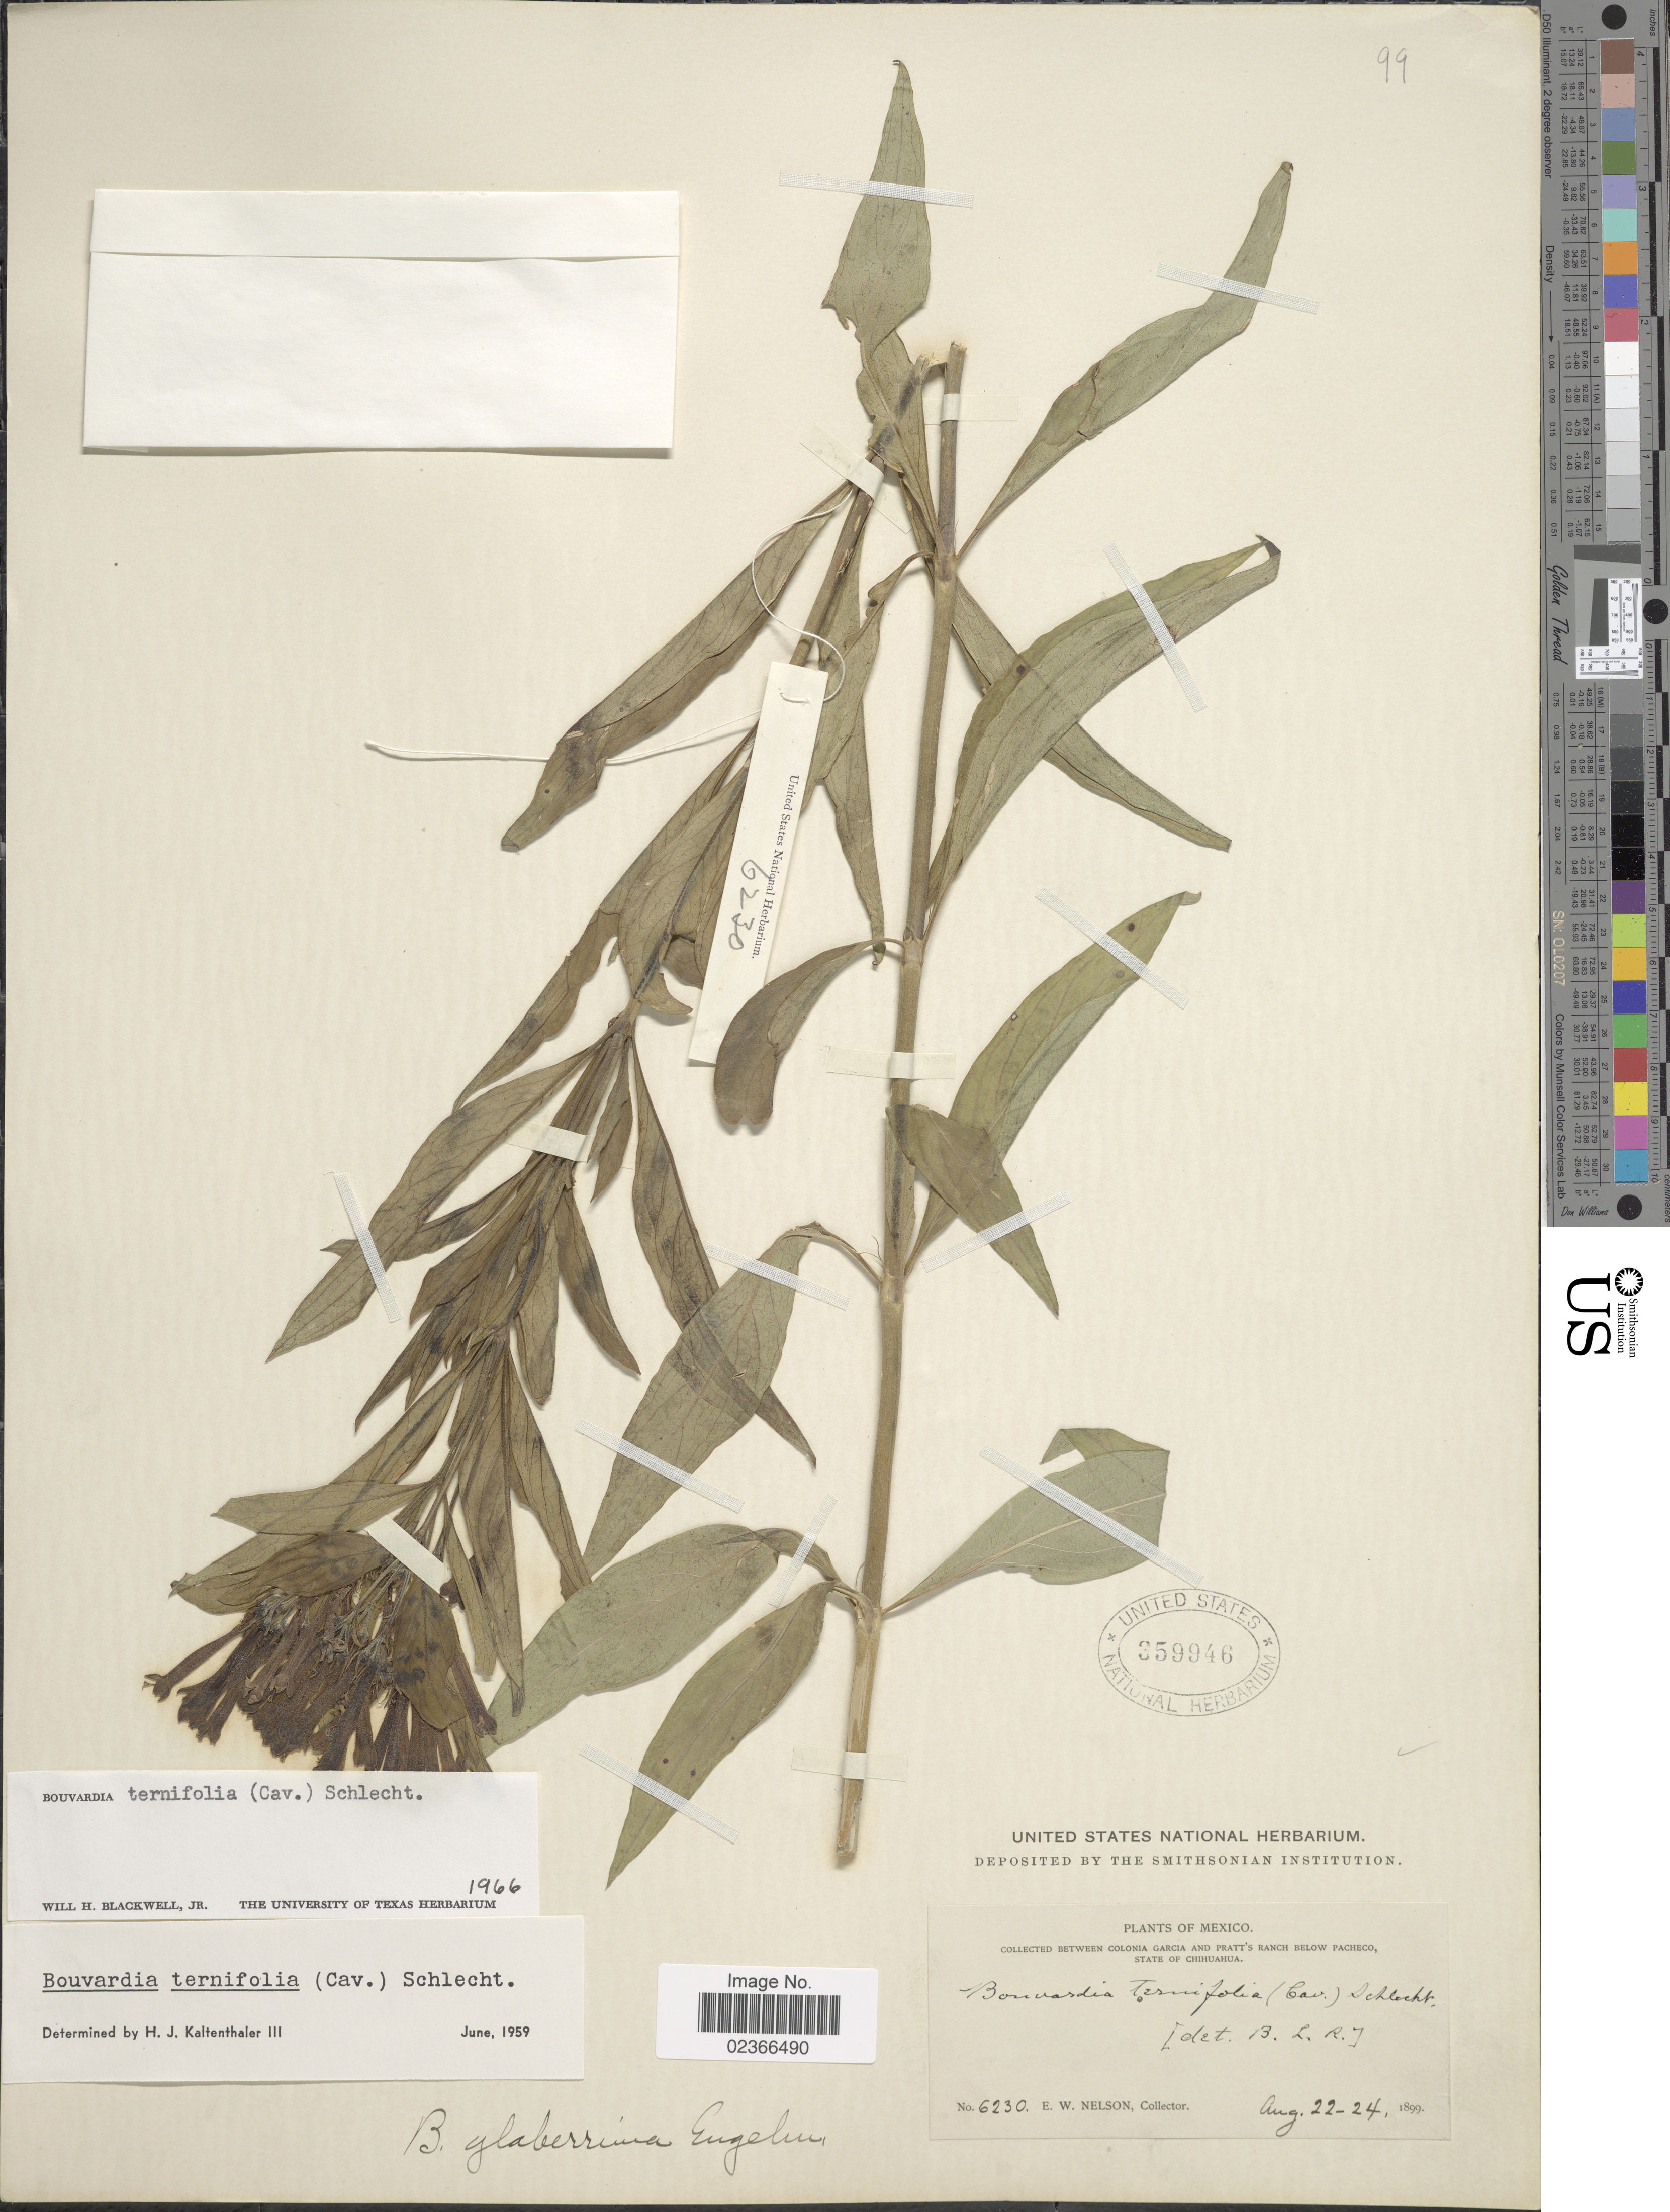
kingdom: Plantae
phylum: Tracheophyta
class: Magnoliopsida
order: Gentianales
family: Rubiaceae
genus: Bouvardia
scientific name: Bouvardia ternifolia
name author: (Cav.) Schltdl.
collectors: E. W. Nelson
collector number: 6230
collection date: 1899-08-22/1899-08-24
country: Mexico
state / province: Chihuahua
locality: Between Colonia Garcia and Pratt's Ranch below Pacheco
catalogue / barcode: US 359946